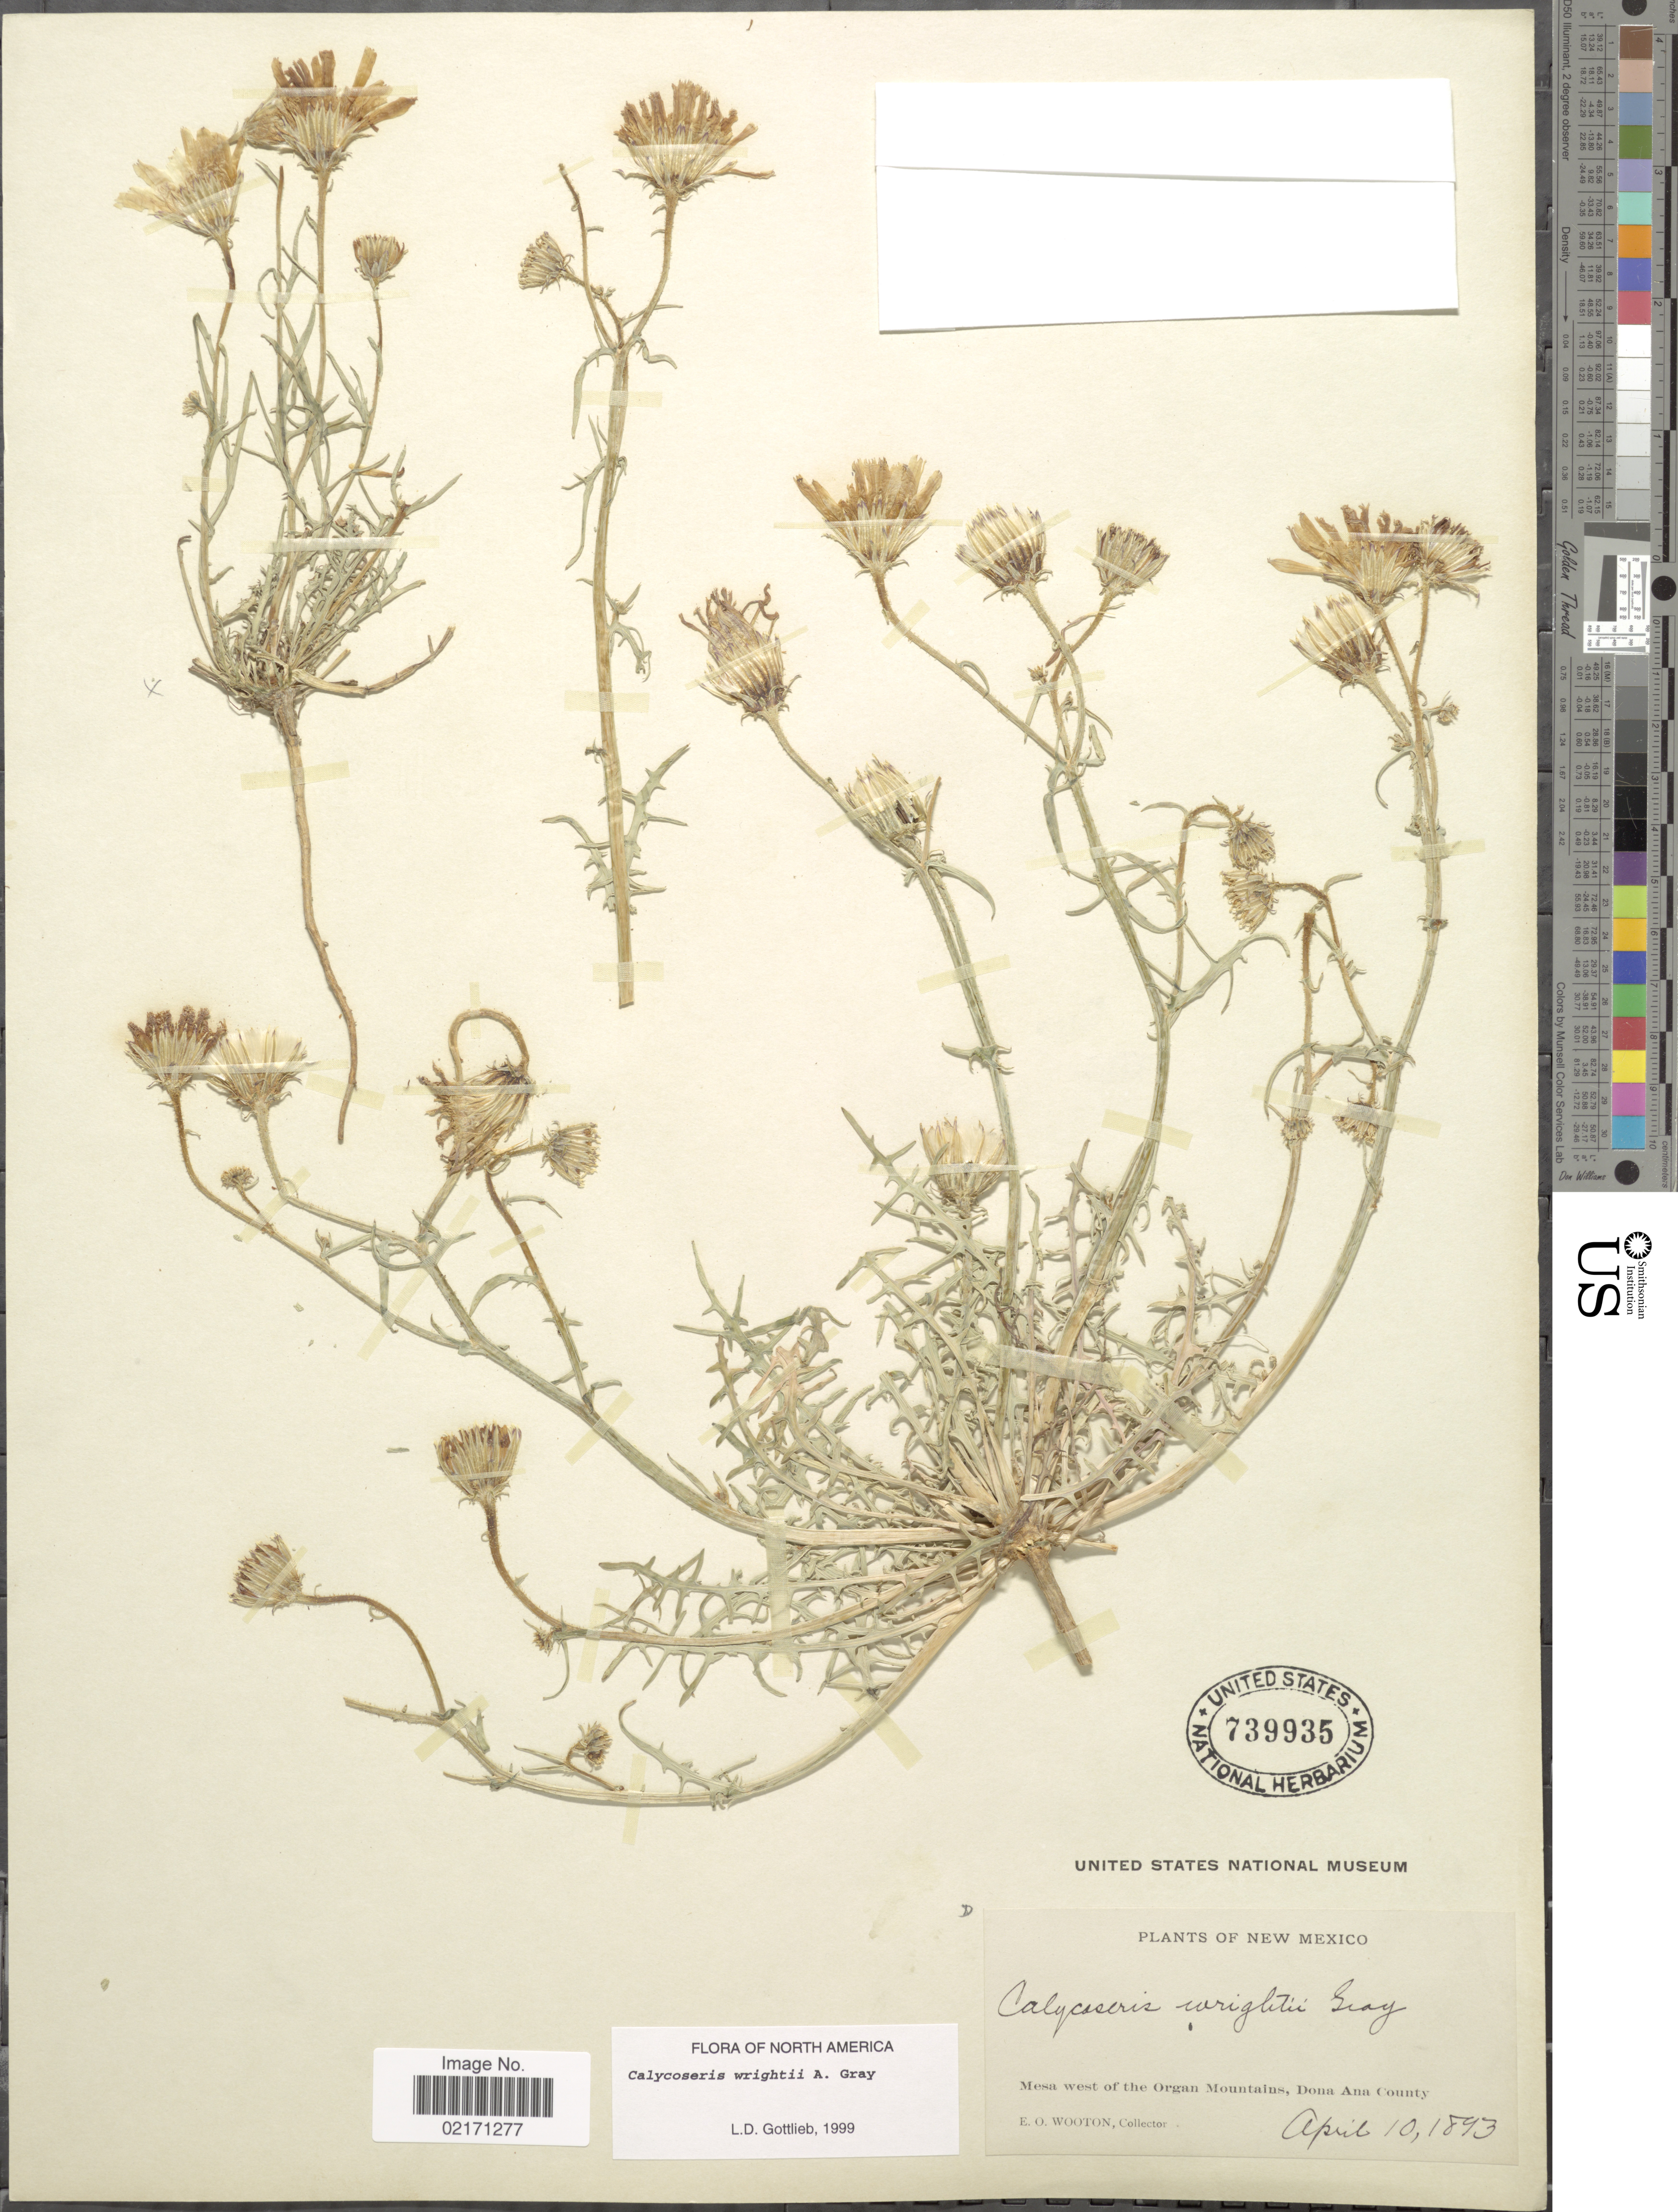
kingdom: Plantae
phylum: Tracheophyta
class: Magnoliopsida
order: Asterales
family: Asteraceae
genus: Calycoseris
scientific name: Calycoseris wrightii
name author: A. Gray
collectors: E. O. Wooton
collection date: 1893-04-10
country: United States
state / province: New Mexico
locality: Mesa West of the Organ Mountains, Dona Ana County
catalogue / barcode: US 739935